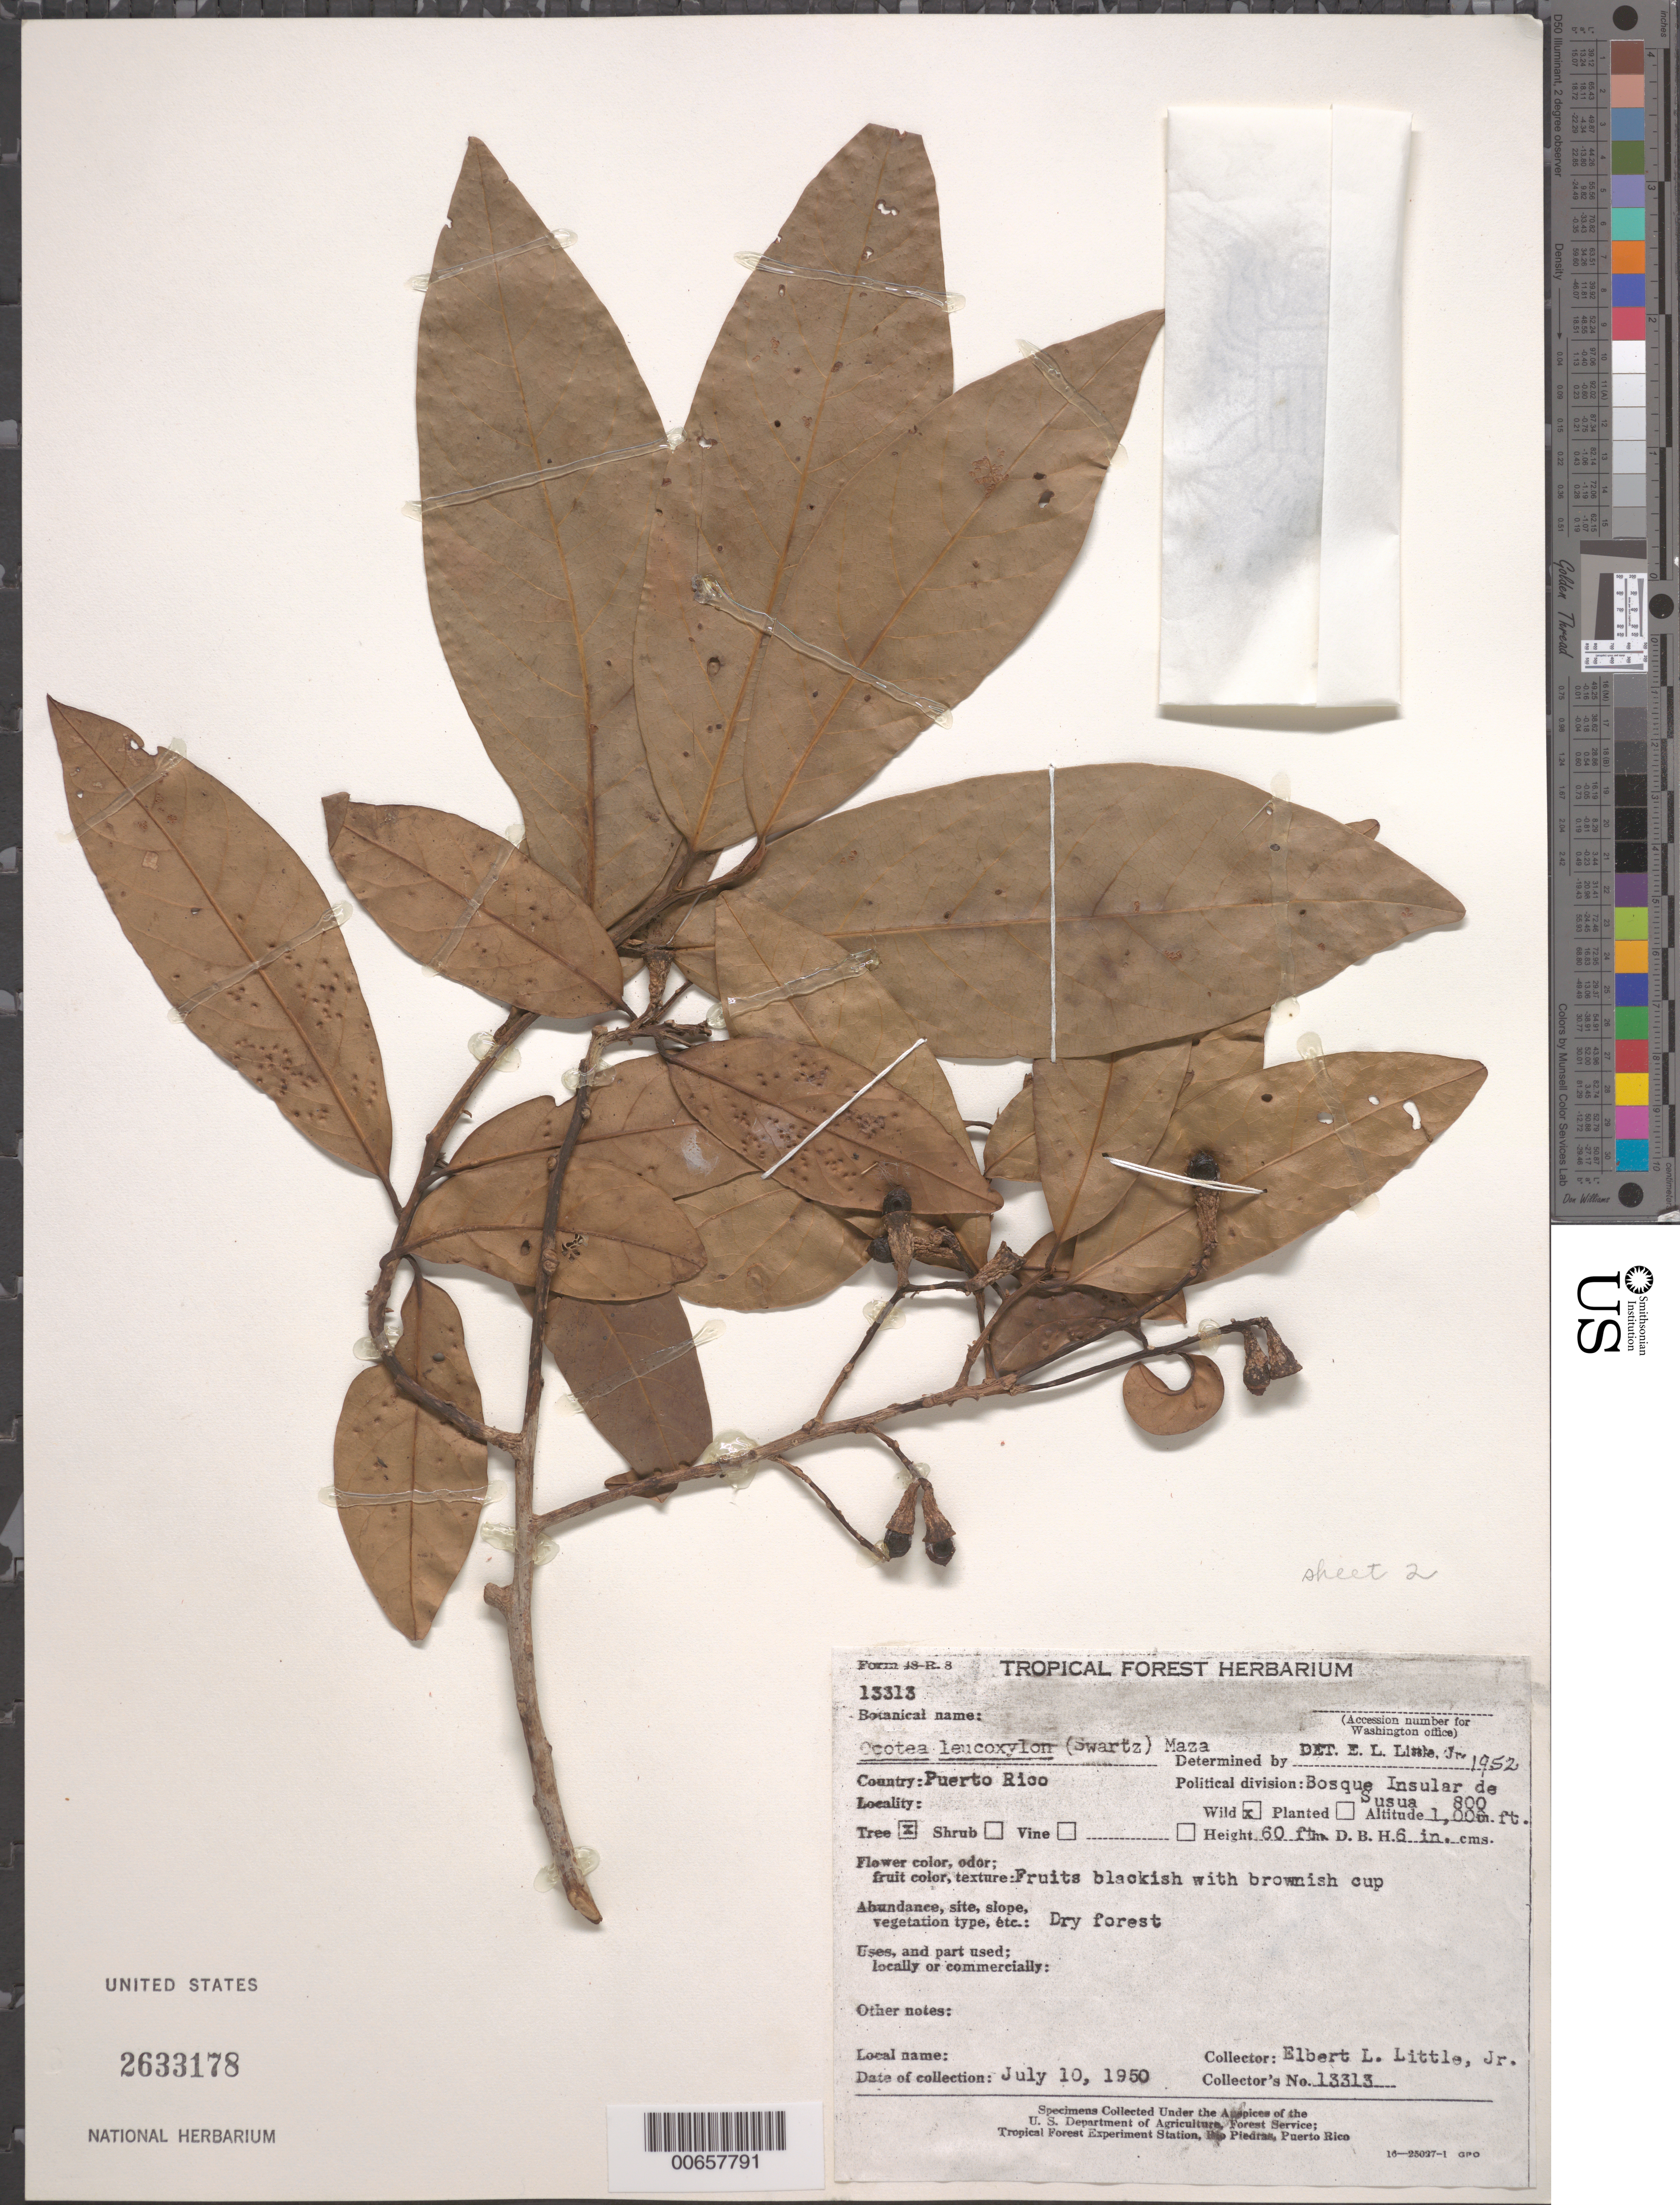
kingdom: Plantae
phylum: Tracheophyta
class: Magnoliopsida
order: Laurales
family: Lauraceae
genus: Ocotea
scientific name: Ocotea leucoxylon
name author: (Sw.) Laness.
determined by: Little, Elbert L., Jr., (FSSR), United States Department of Agriculture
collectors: E. L. Little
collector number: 13313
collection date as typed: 10 Jul 1950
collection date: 1950-07-10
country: Puerto Rico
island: Greater Antilles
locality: Bosque Insular de Susua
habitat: Dry forest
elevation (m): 244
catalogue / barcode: US 2633178